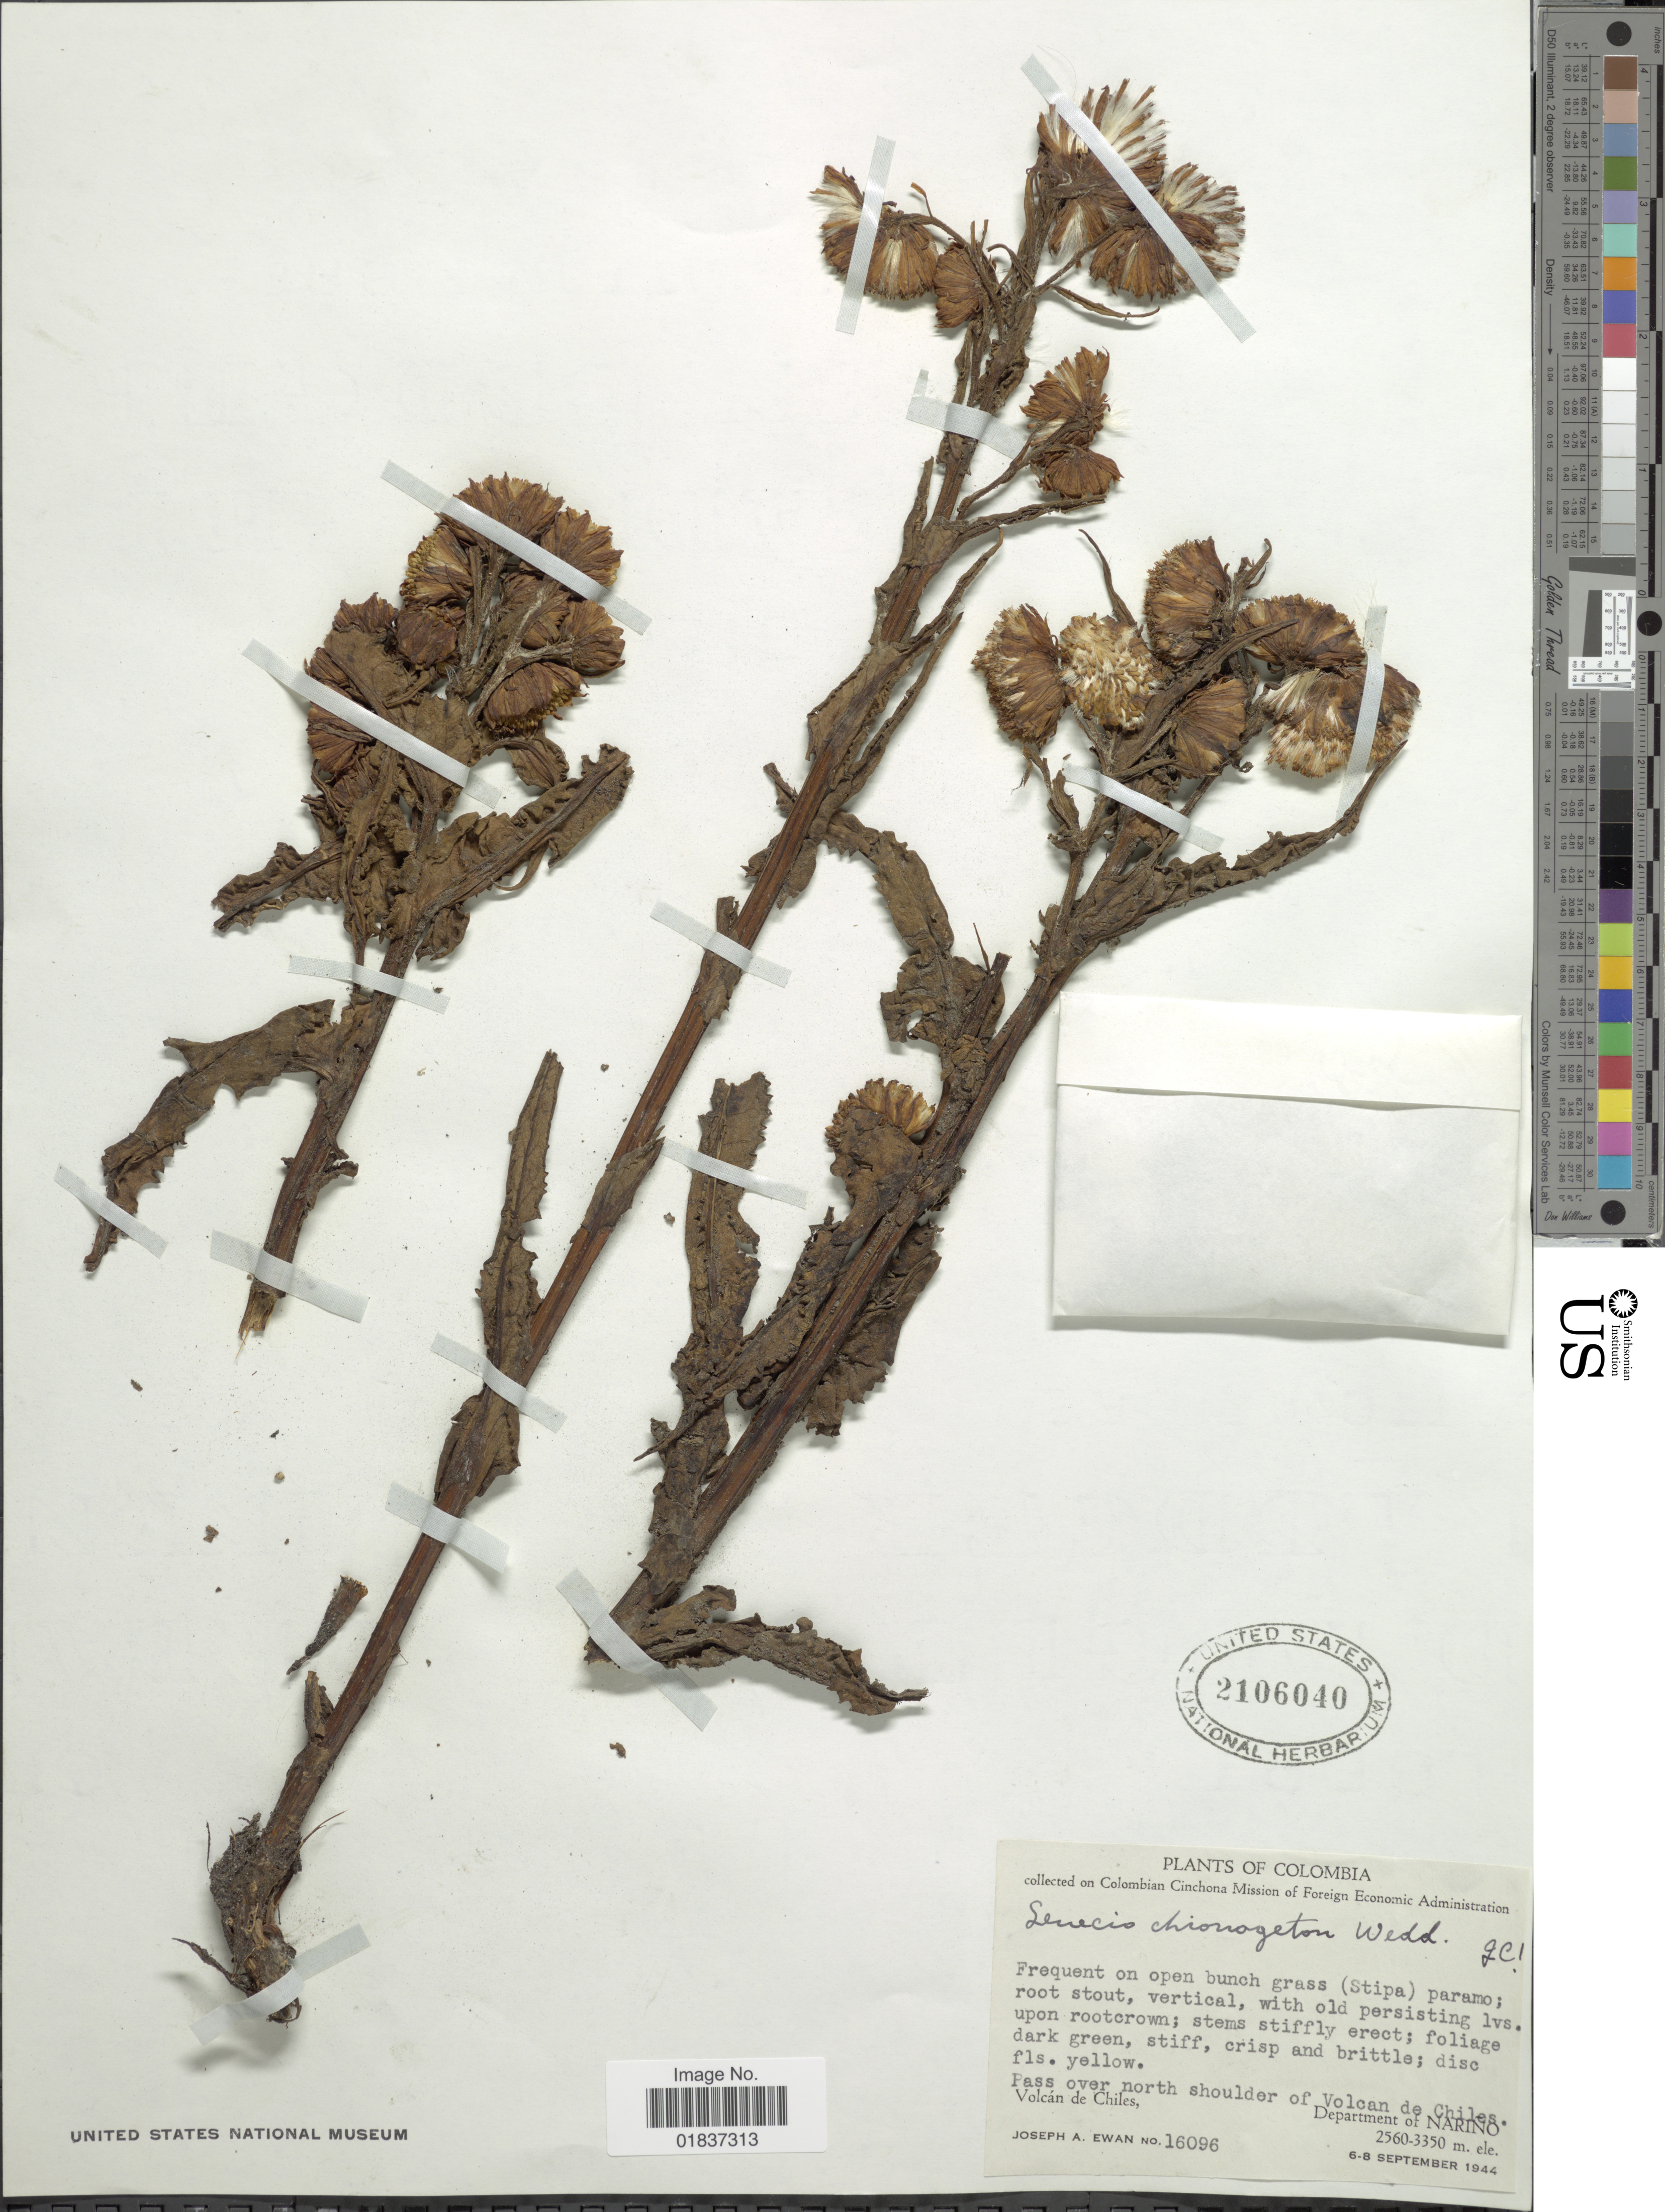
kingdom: Plantae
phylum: Tracheophyta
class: Magnoliopsida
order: Asterales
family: Asteraceae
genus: Senecio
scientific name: Senecio tephrosioides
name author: Turcz.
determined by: Salomon, Luciana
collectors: J. A. Ewan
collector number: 16096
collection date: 1944-09-06/1944-09-08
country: Colombia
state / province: Nariño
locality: Pass over north shoulder of Volcan de Chiles. Volcan de Chiles. Department of Nariño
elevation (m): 2560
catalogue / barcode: US 2106040